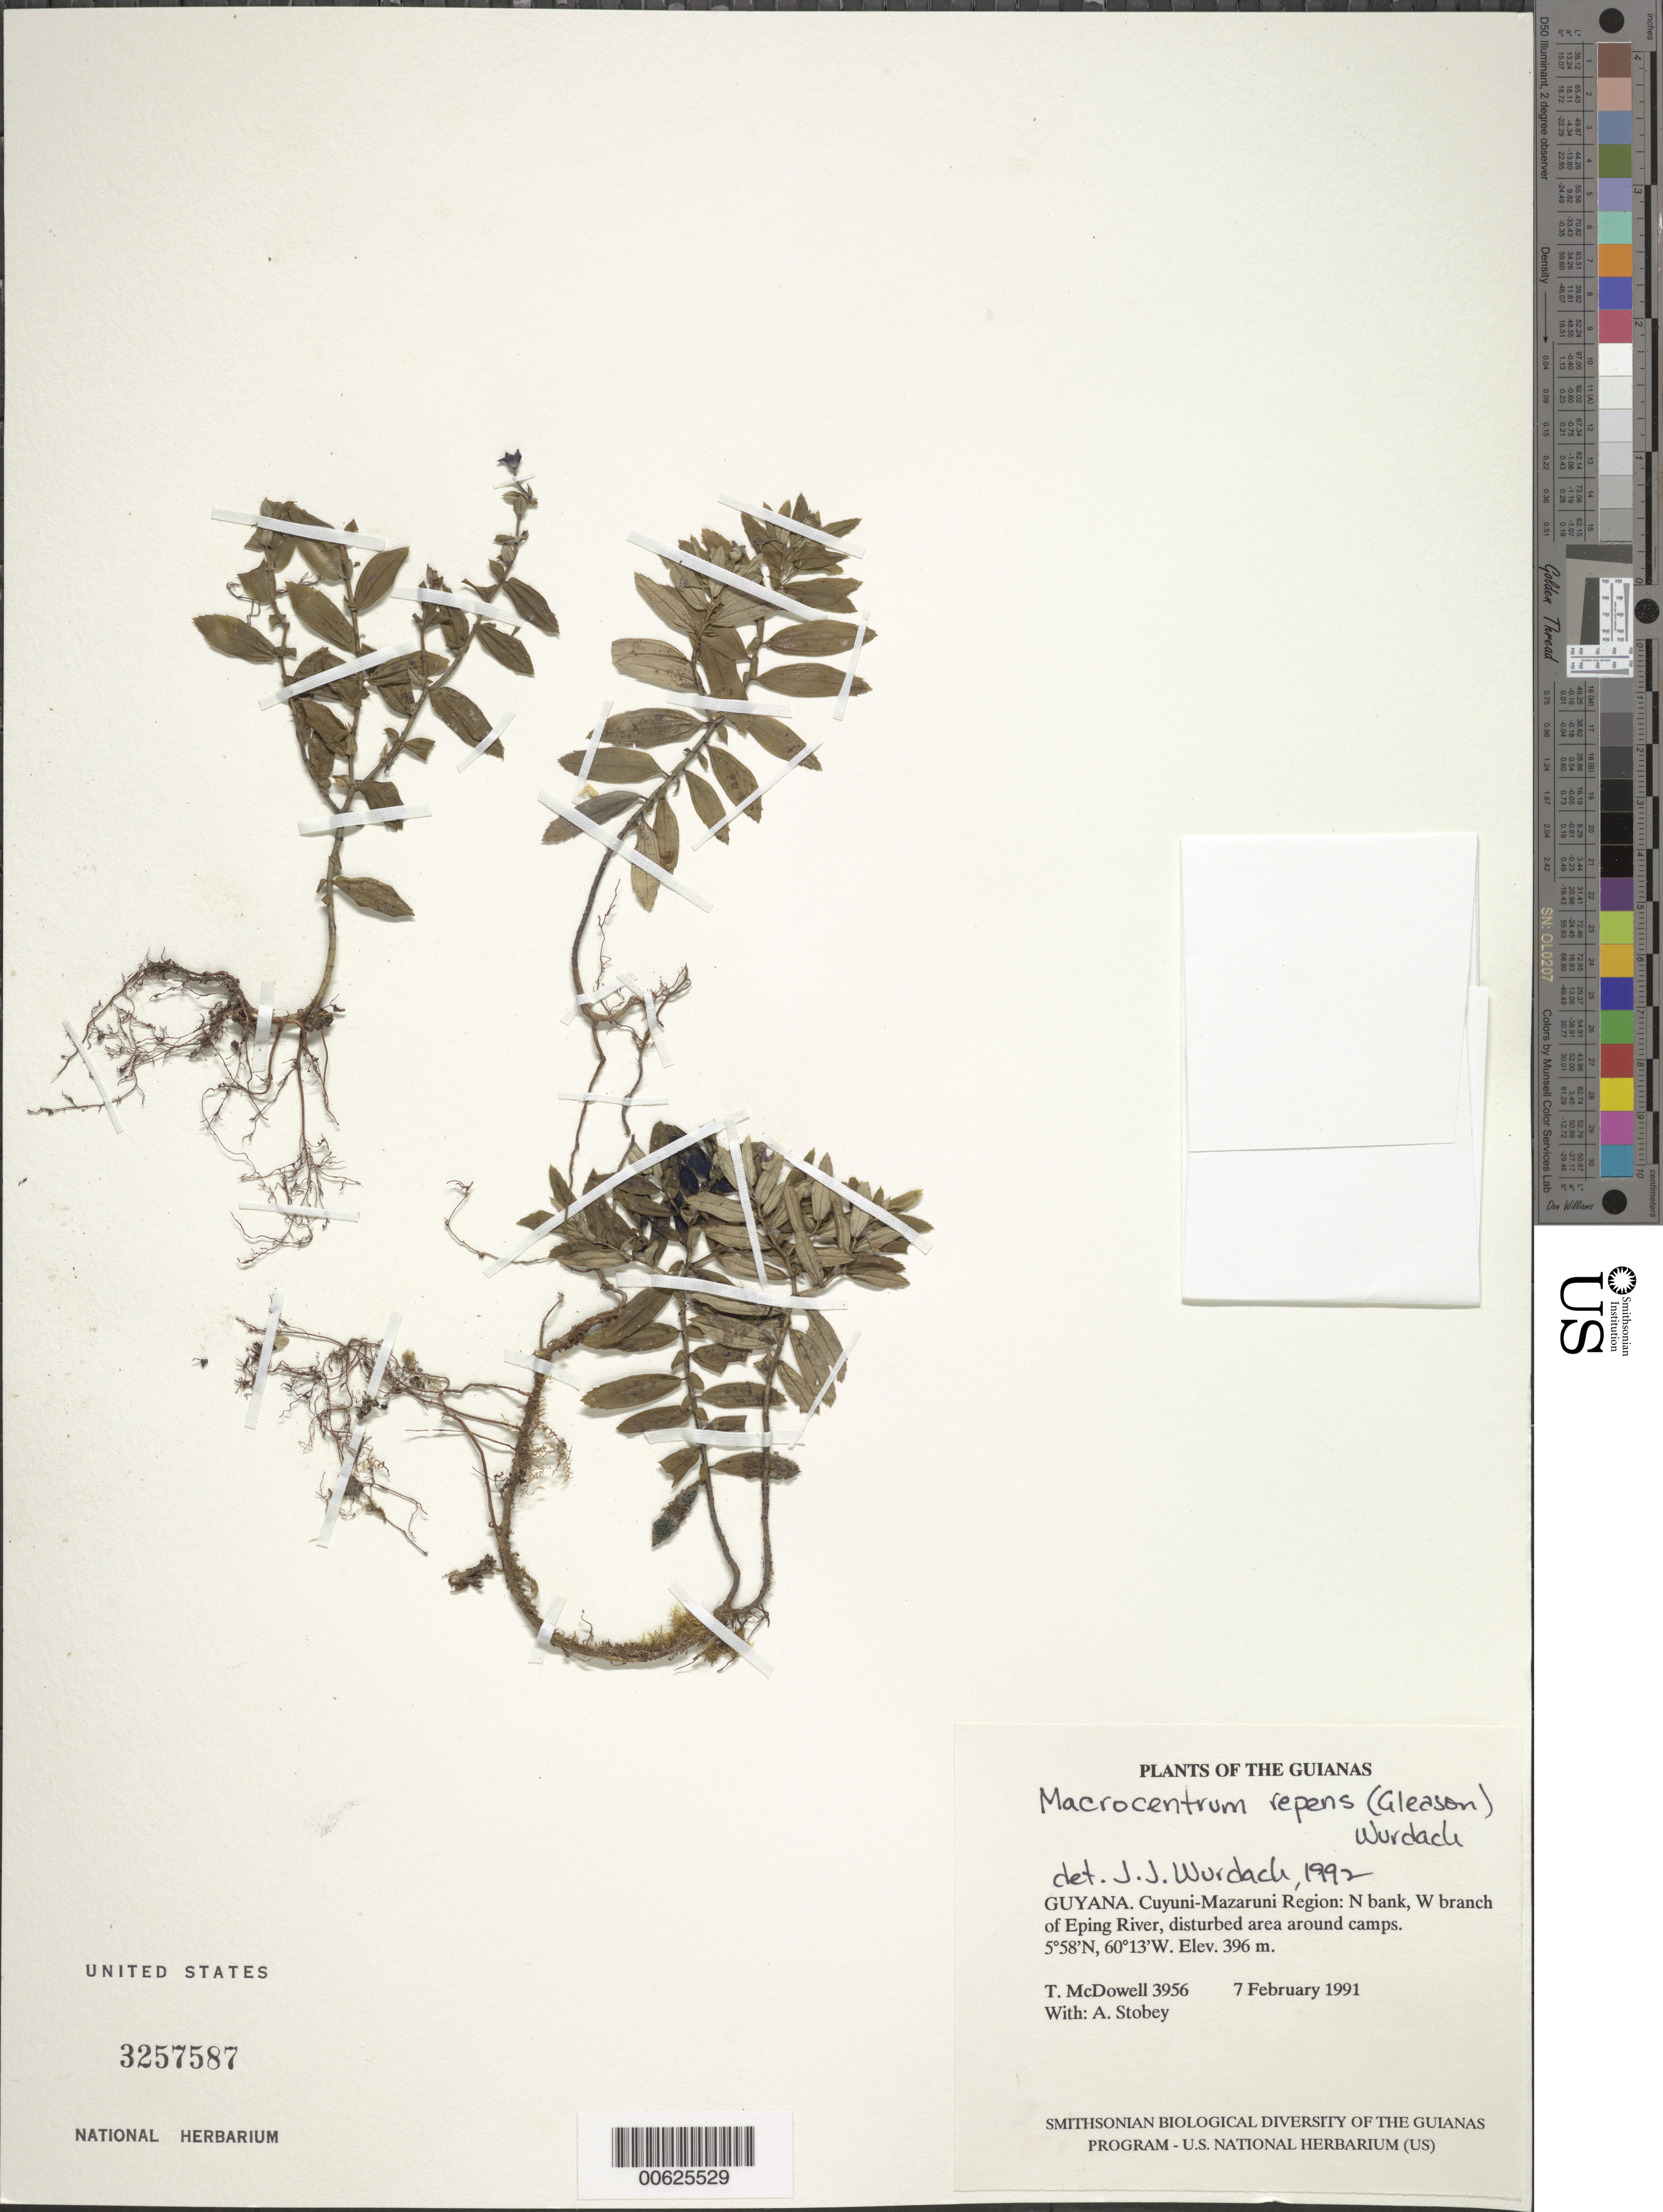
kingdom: Plantae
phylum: Tracheophyta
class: Magnoliopsida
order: Myrtales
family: Melastomataceae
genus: Macrocentrum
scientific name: Macrocentrum repens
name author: (Gleason) Wurdack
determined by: Wurdack, John J., (US), US (UNITED STATES)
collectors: T. McDowell & A. Stobey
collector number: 3956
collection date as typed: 7 February 1991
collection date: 1991-02-07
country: Guyana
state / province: Cuyuni-Mazaruni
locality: N bank, W branch of Eping River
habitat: Disturbed area around camps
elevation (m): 396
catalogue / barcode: US 3257587